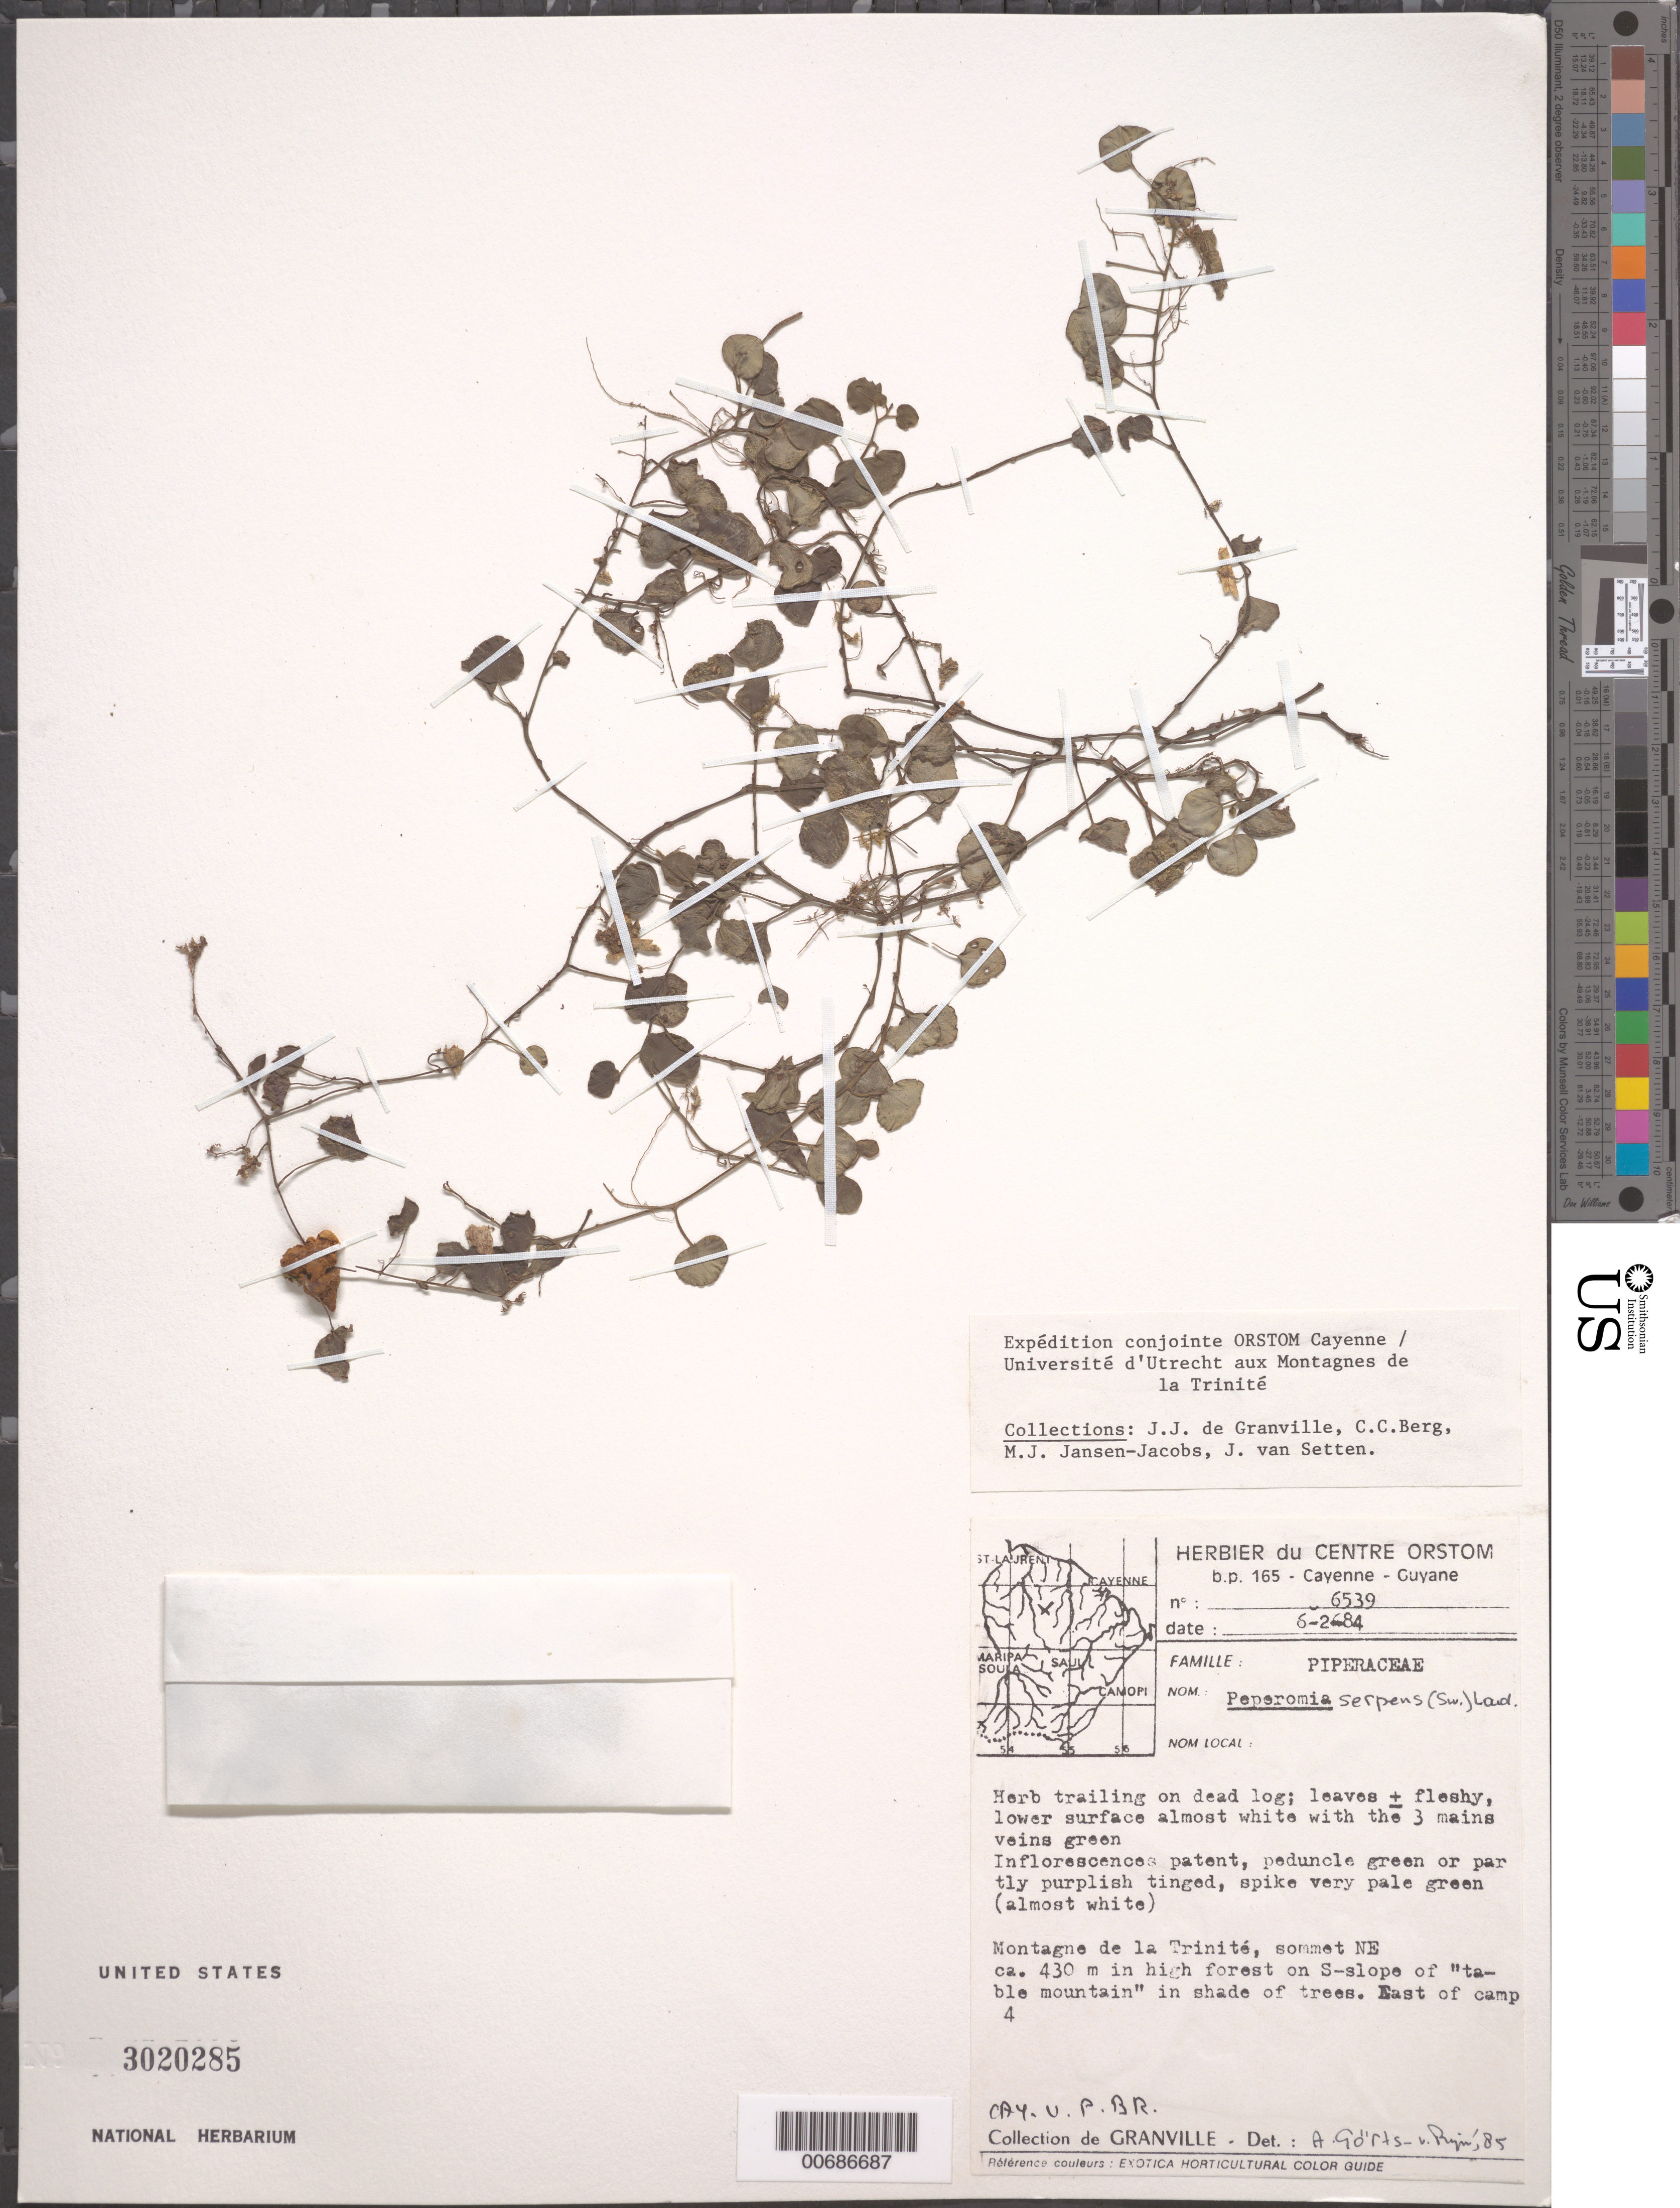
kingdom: Plantae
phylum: Tracheophyta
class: Magnoliopsida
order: Piperales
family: Piperaceae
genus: Peperomia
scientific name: Peperomia serpens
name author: (Sw.) Loudon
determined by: Görts-van Rijn, A. R. A.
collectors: J.-J. de Granville, C. C. Berg, M. J. Jansen-Jacobs & J. van Setten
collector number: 6539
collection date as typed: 6-Feb-84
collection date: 1984-02-06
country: French Guiana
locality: Montagnes de la Trinité, sommet NE on S-slope of "table mountain", E of camp 4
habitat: High forest, in shade of trees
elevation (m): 430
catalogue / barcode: US 3020285